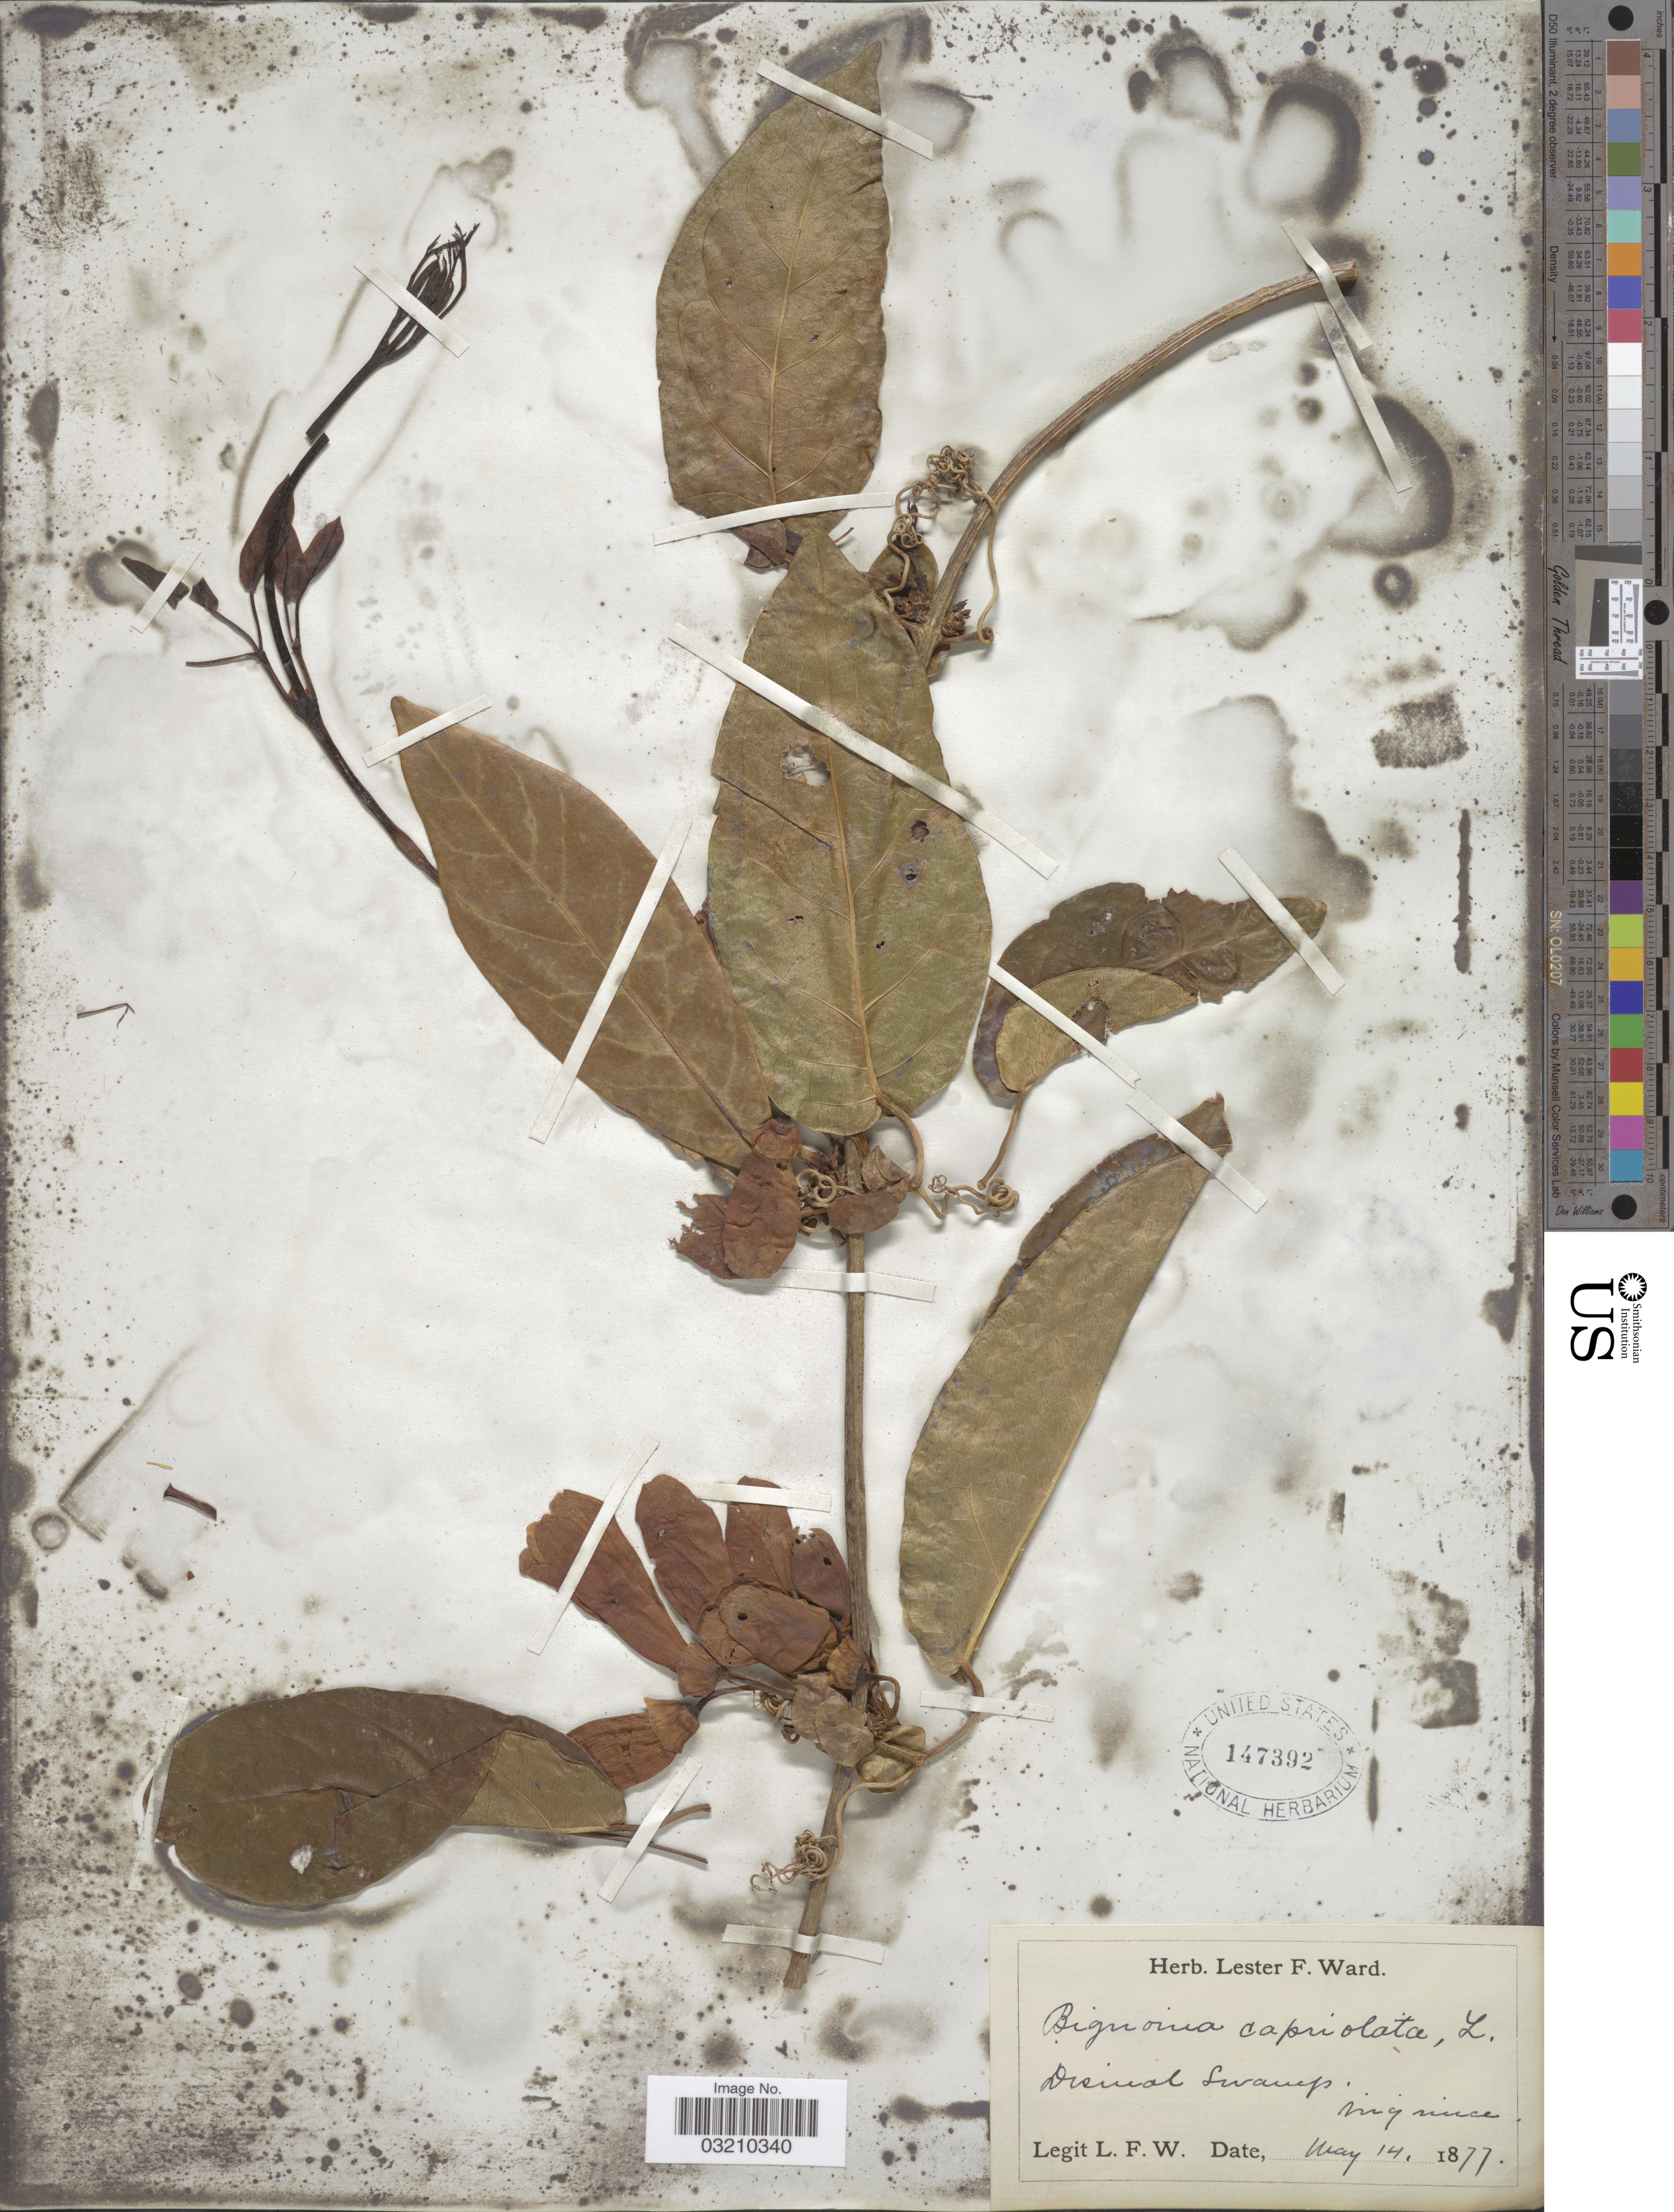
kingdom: Plantae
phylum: Tracheophyta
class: Magnoliopsida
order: Lamiales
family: Bignoniaceae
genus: Bignonia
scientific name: Bignonia capreolata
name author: L.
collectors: L. F. Ward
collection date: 1877-05-14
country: United States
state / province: Virginia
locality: Dismal Swamp.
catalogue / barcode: US 147392